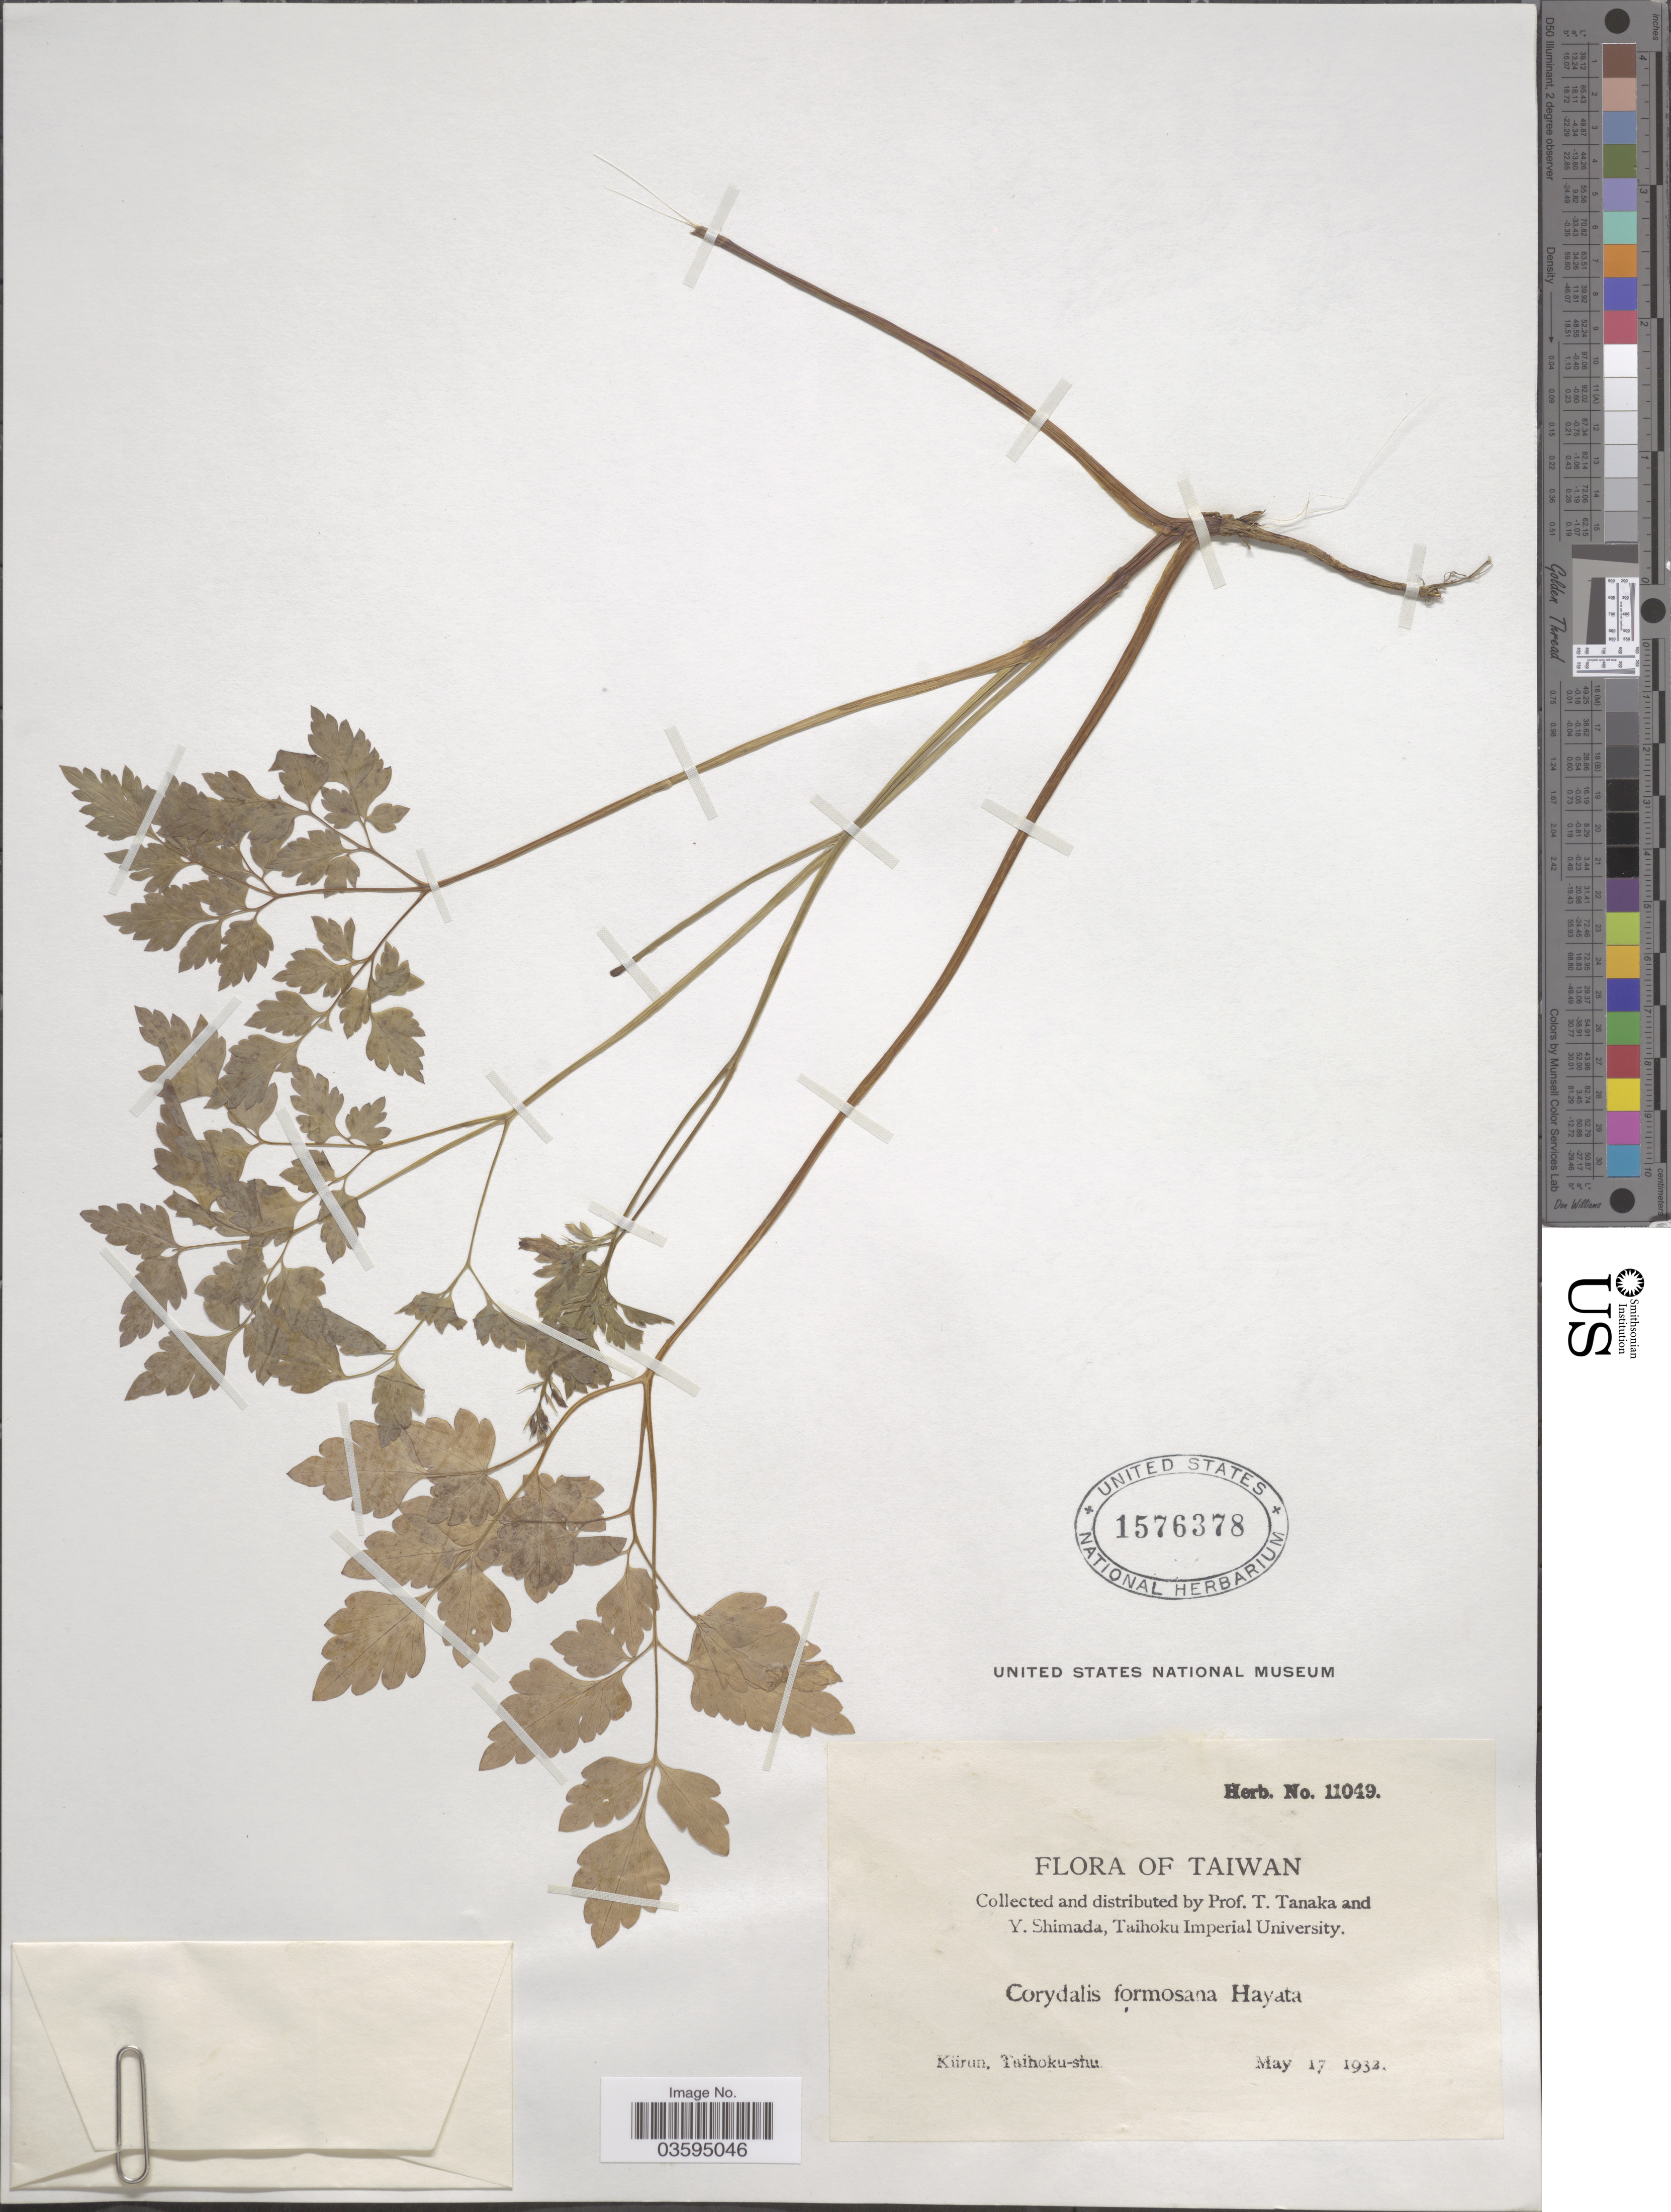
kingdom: Plantae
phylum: Tracheophyta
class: Magnoliopsida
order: Ranunculales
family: Papaveraceae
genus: Corydalis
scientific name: Corydalis formosana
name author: Hayata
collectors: T. Tanaka & Y. Shimada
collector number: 11049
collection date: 1932-05-17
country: Taiwan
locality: Kürun, Taihoku-shu.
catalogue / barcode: US 1576378